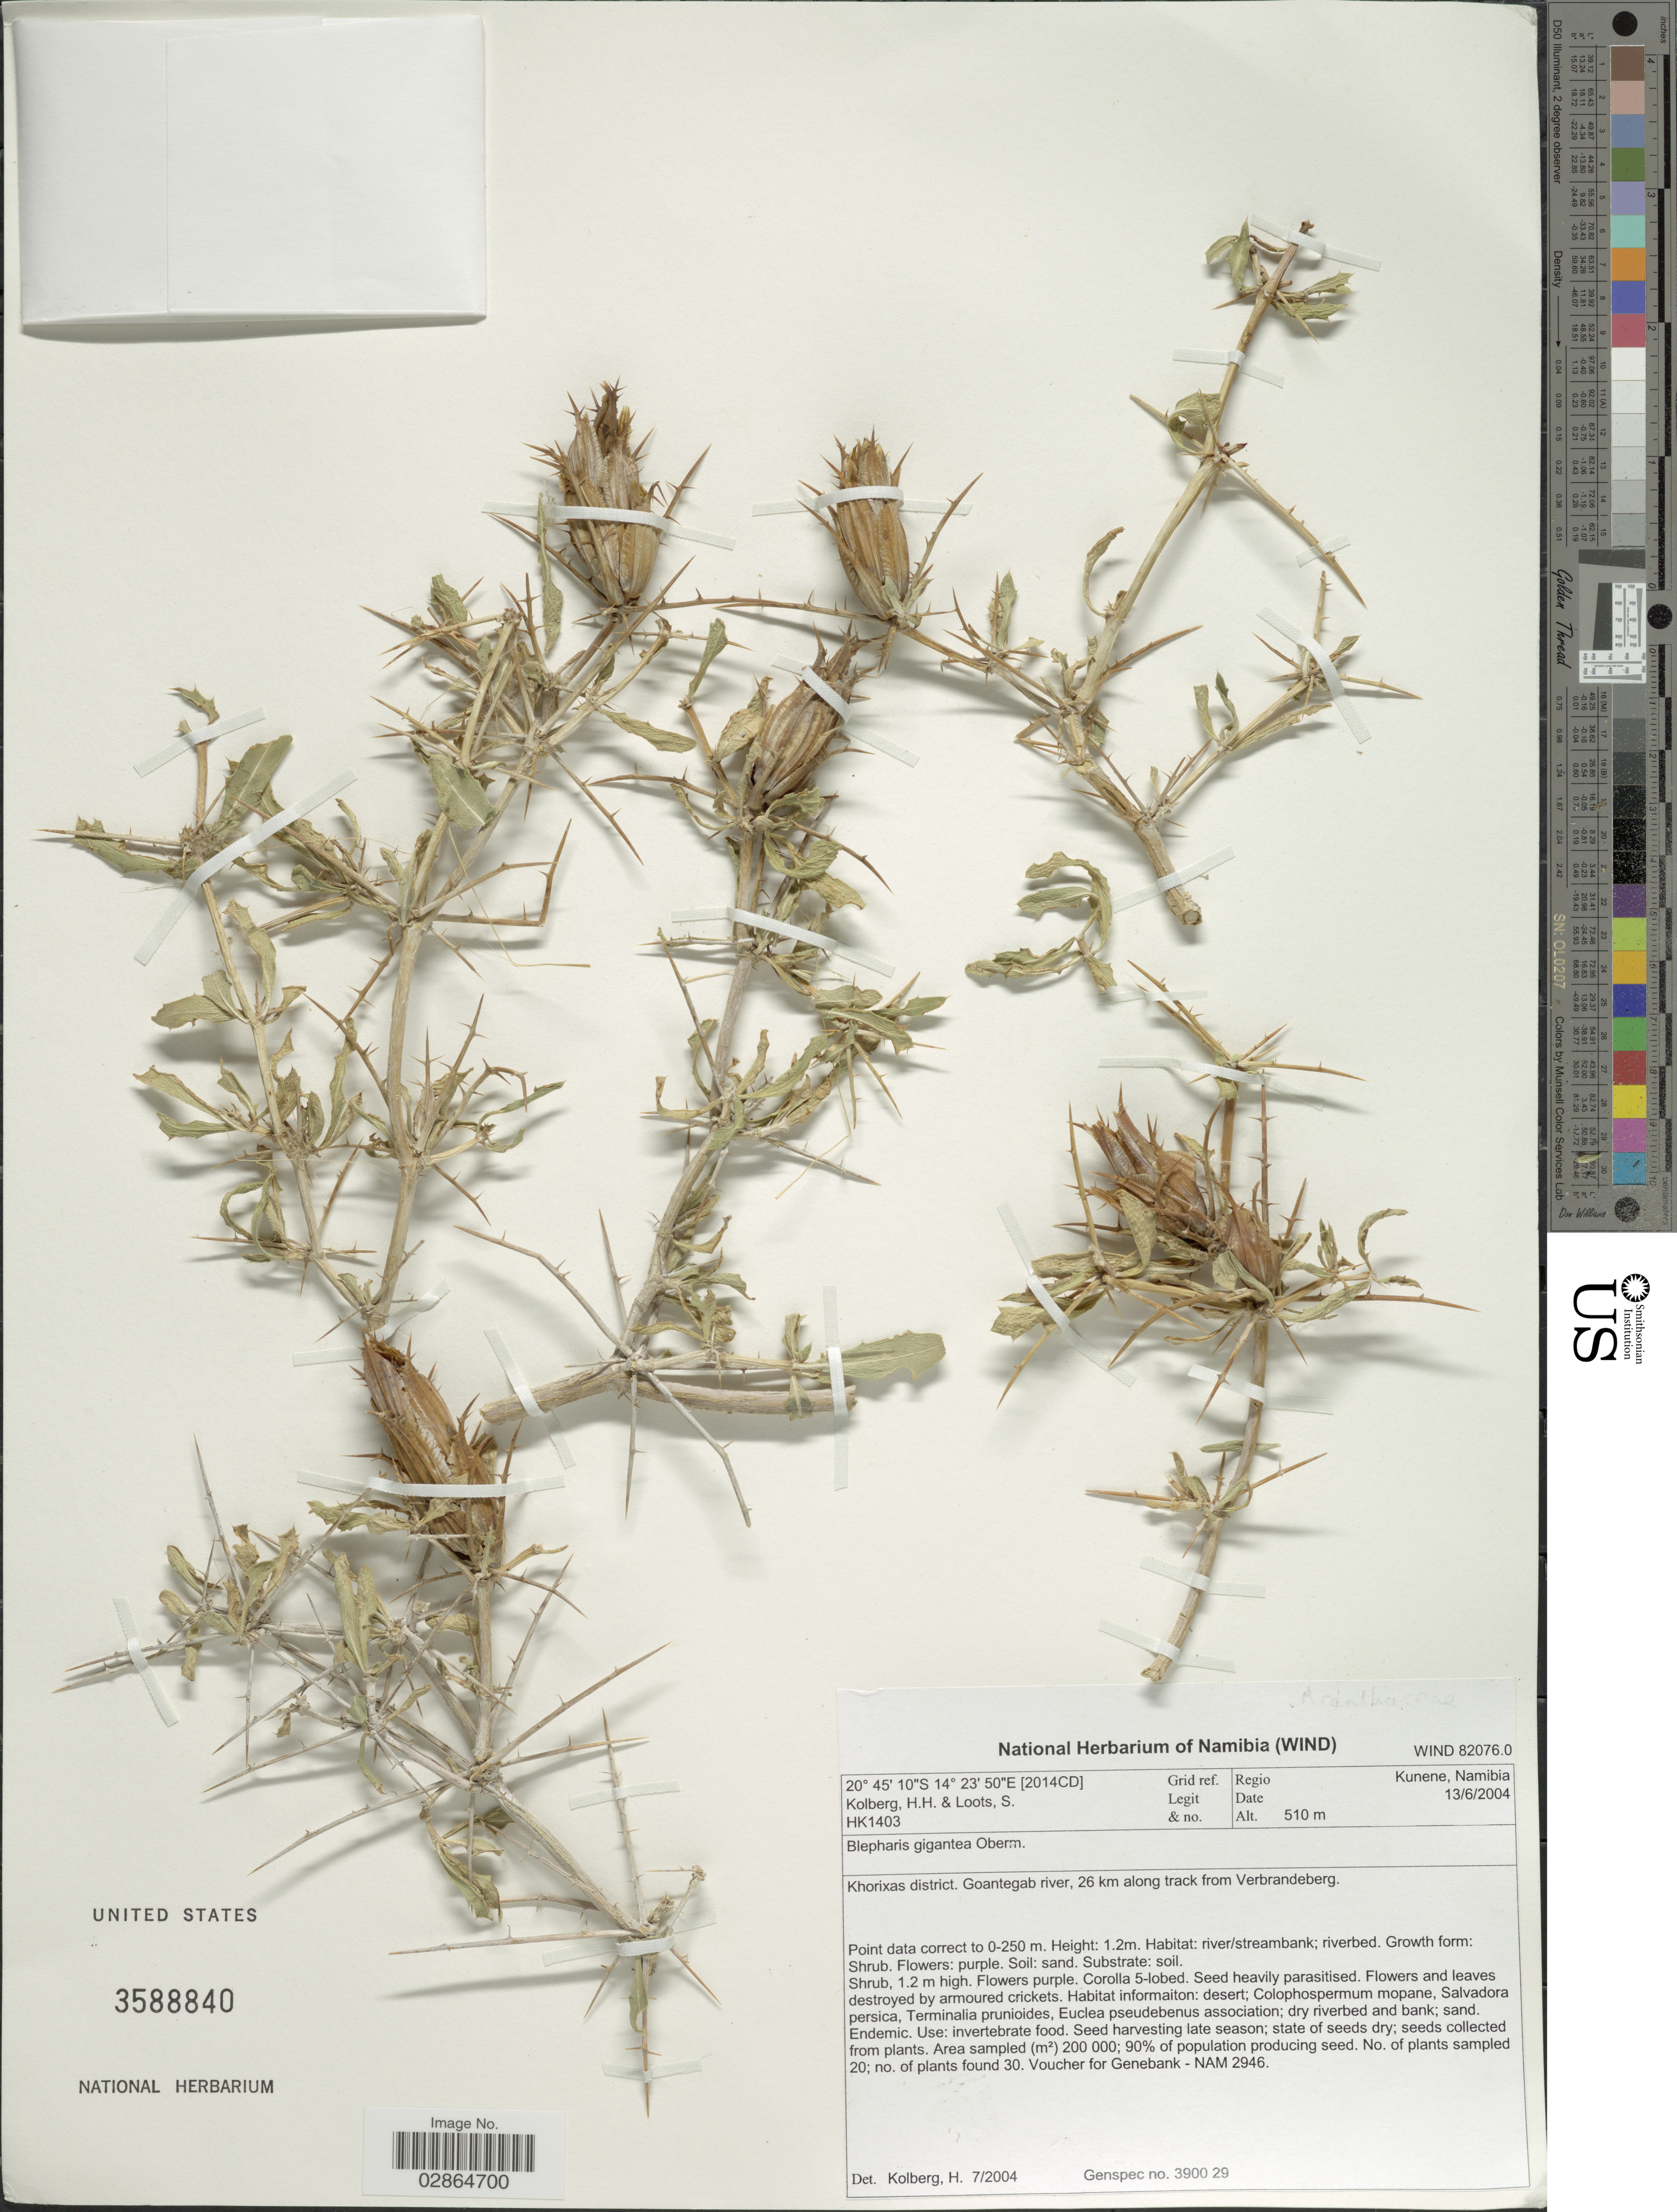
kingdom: Plantae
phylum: Tracheophyta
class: Magnoliopsida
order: Lamiales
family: Acanthaceae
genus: Blepharis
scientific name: Blepharis gigantea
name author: Oberm.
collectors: H. H. Kolberg & S. Loots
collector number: HK1403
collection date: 2004-06-13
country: Namibia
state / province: Kunene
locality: Regio Kunene, [2014CD], Khorixas district. Goantegab river, 26 km along track from Verbrandeberg.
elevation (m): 510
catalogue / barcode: US 3588840